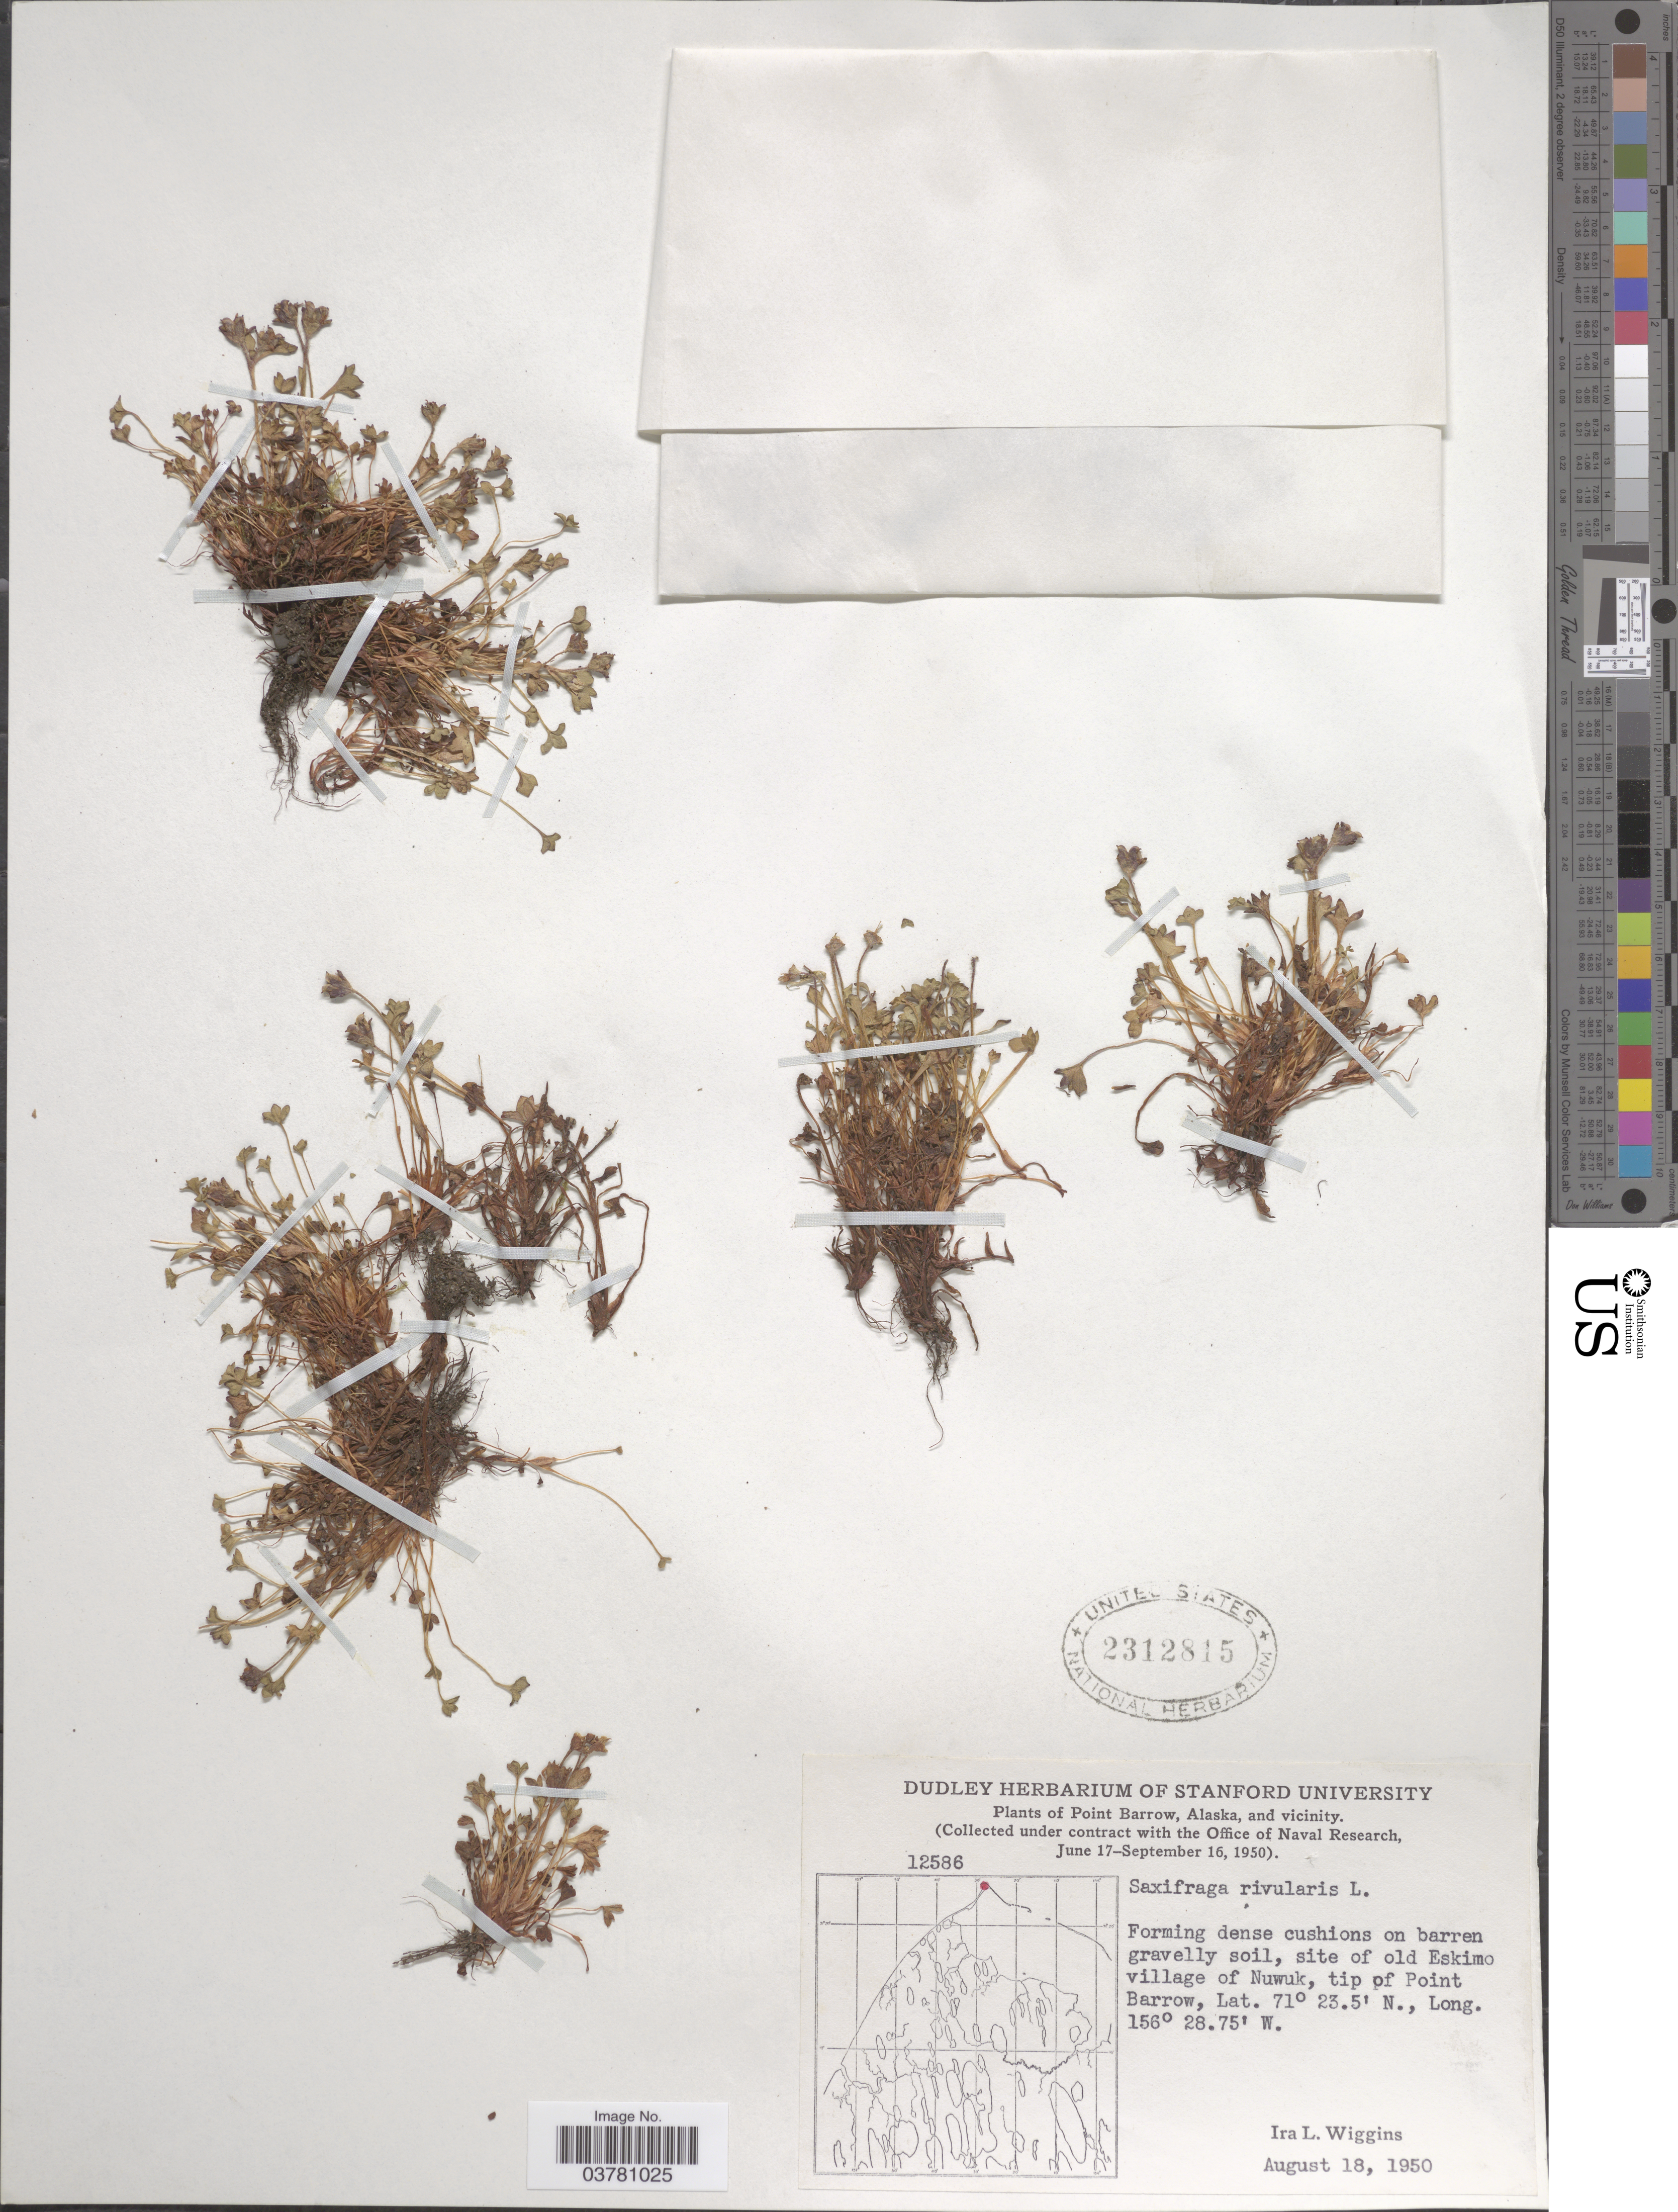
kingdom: Plantae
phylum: Tracheophyta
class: Magnoliopsida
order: Saxifragales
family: Saxifragaceae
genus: Saxifraga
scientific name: Saxifraga rivularis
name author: L.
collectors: I. L. Wiggins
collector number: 12586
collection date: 1950-08-18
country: United States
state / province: Alaska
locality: Point Barrow, Alaska, and vicinity. Site of old Eskimo village of Nuwuk, tip of Point Barrow.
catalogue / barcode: US 2312815